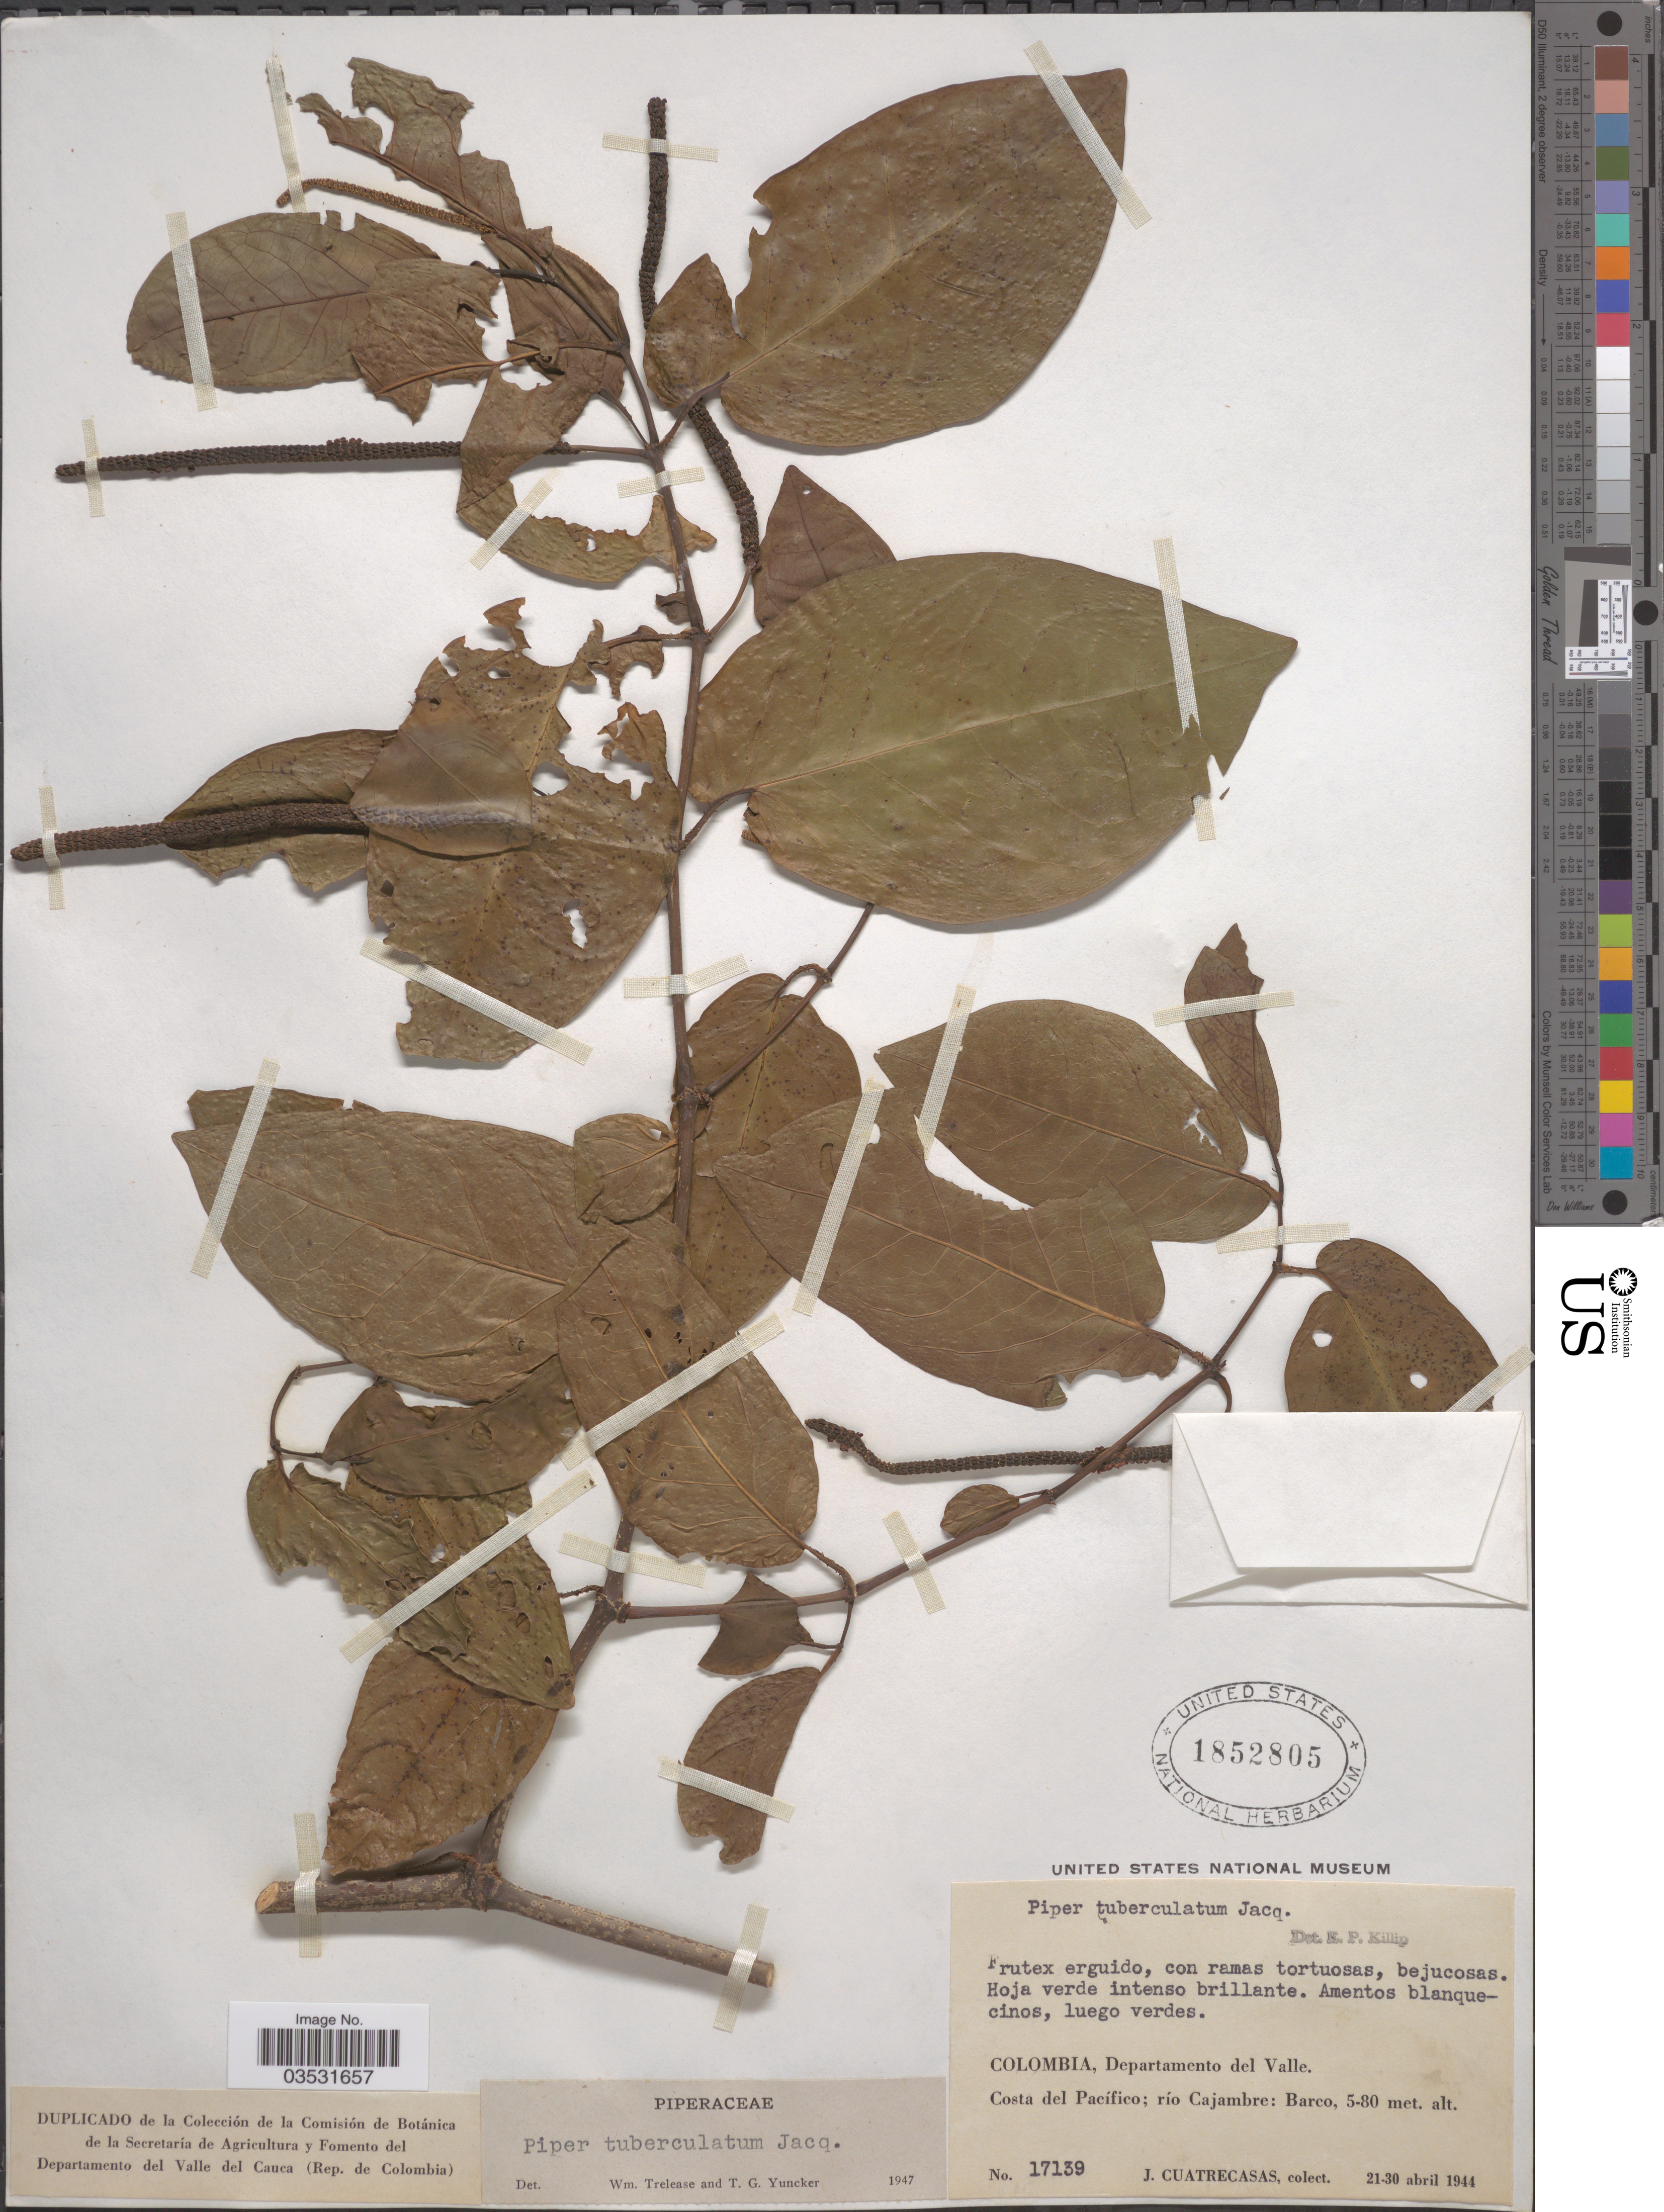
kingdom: Plantae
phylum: Tracheophyta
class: Magnoliopsida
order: Piperales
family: Piperaceae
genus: Piper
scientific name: Piper tuberculatum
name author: Jacq.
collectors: J. Cuatrecasas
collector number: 17139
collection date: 1944-04-21/1944-04-30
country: Colombia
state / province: Valle del Cauca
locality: Departamento del Valle. Costa del Pacífico; río Cajambre: Barco.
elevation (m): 5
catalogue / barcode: US 1852805